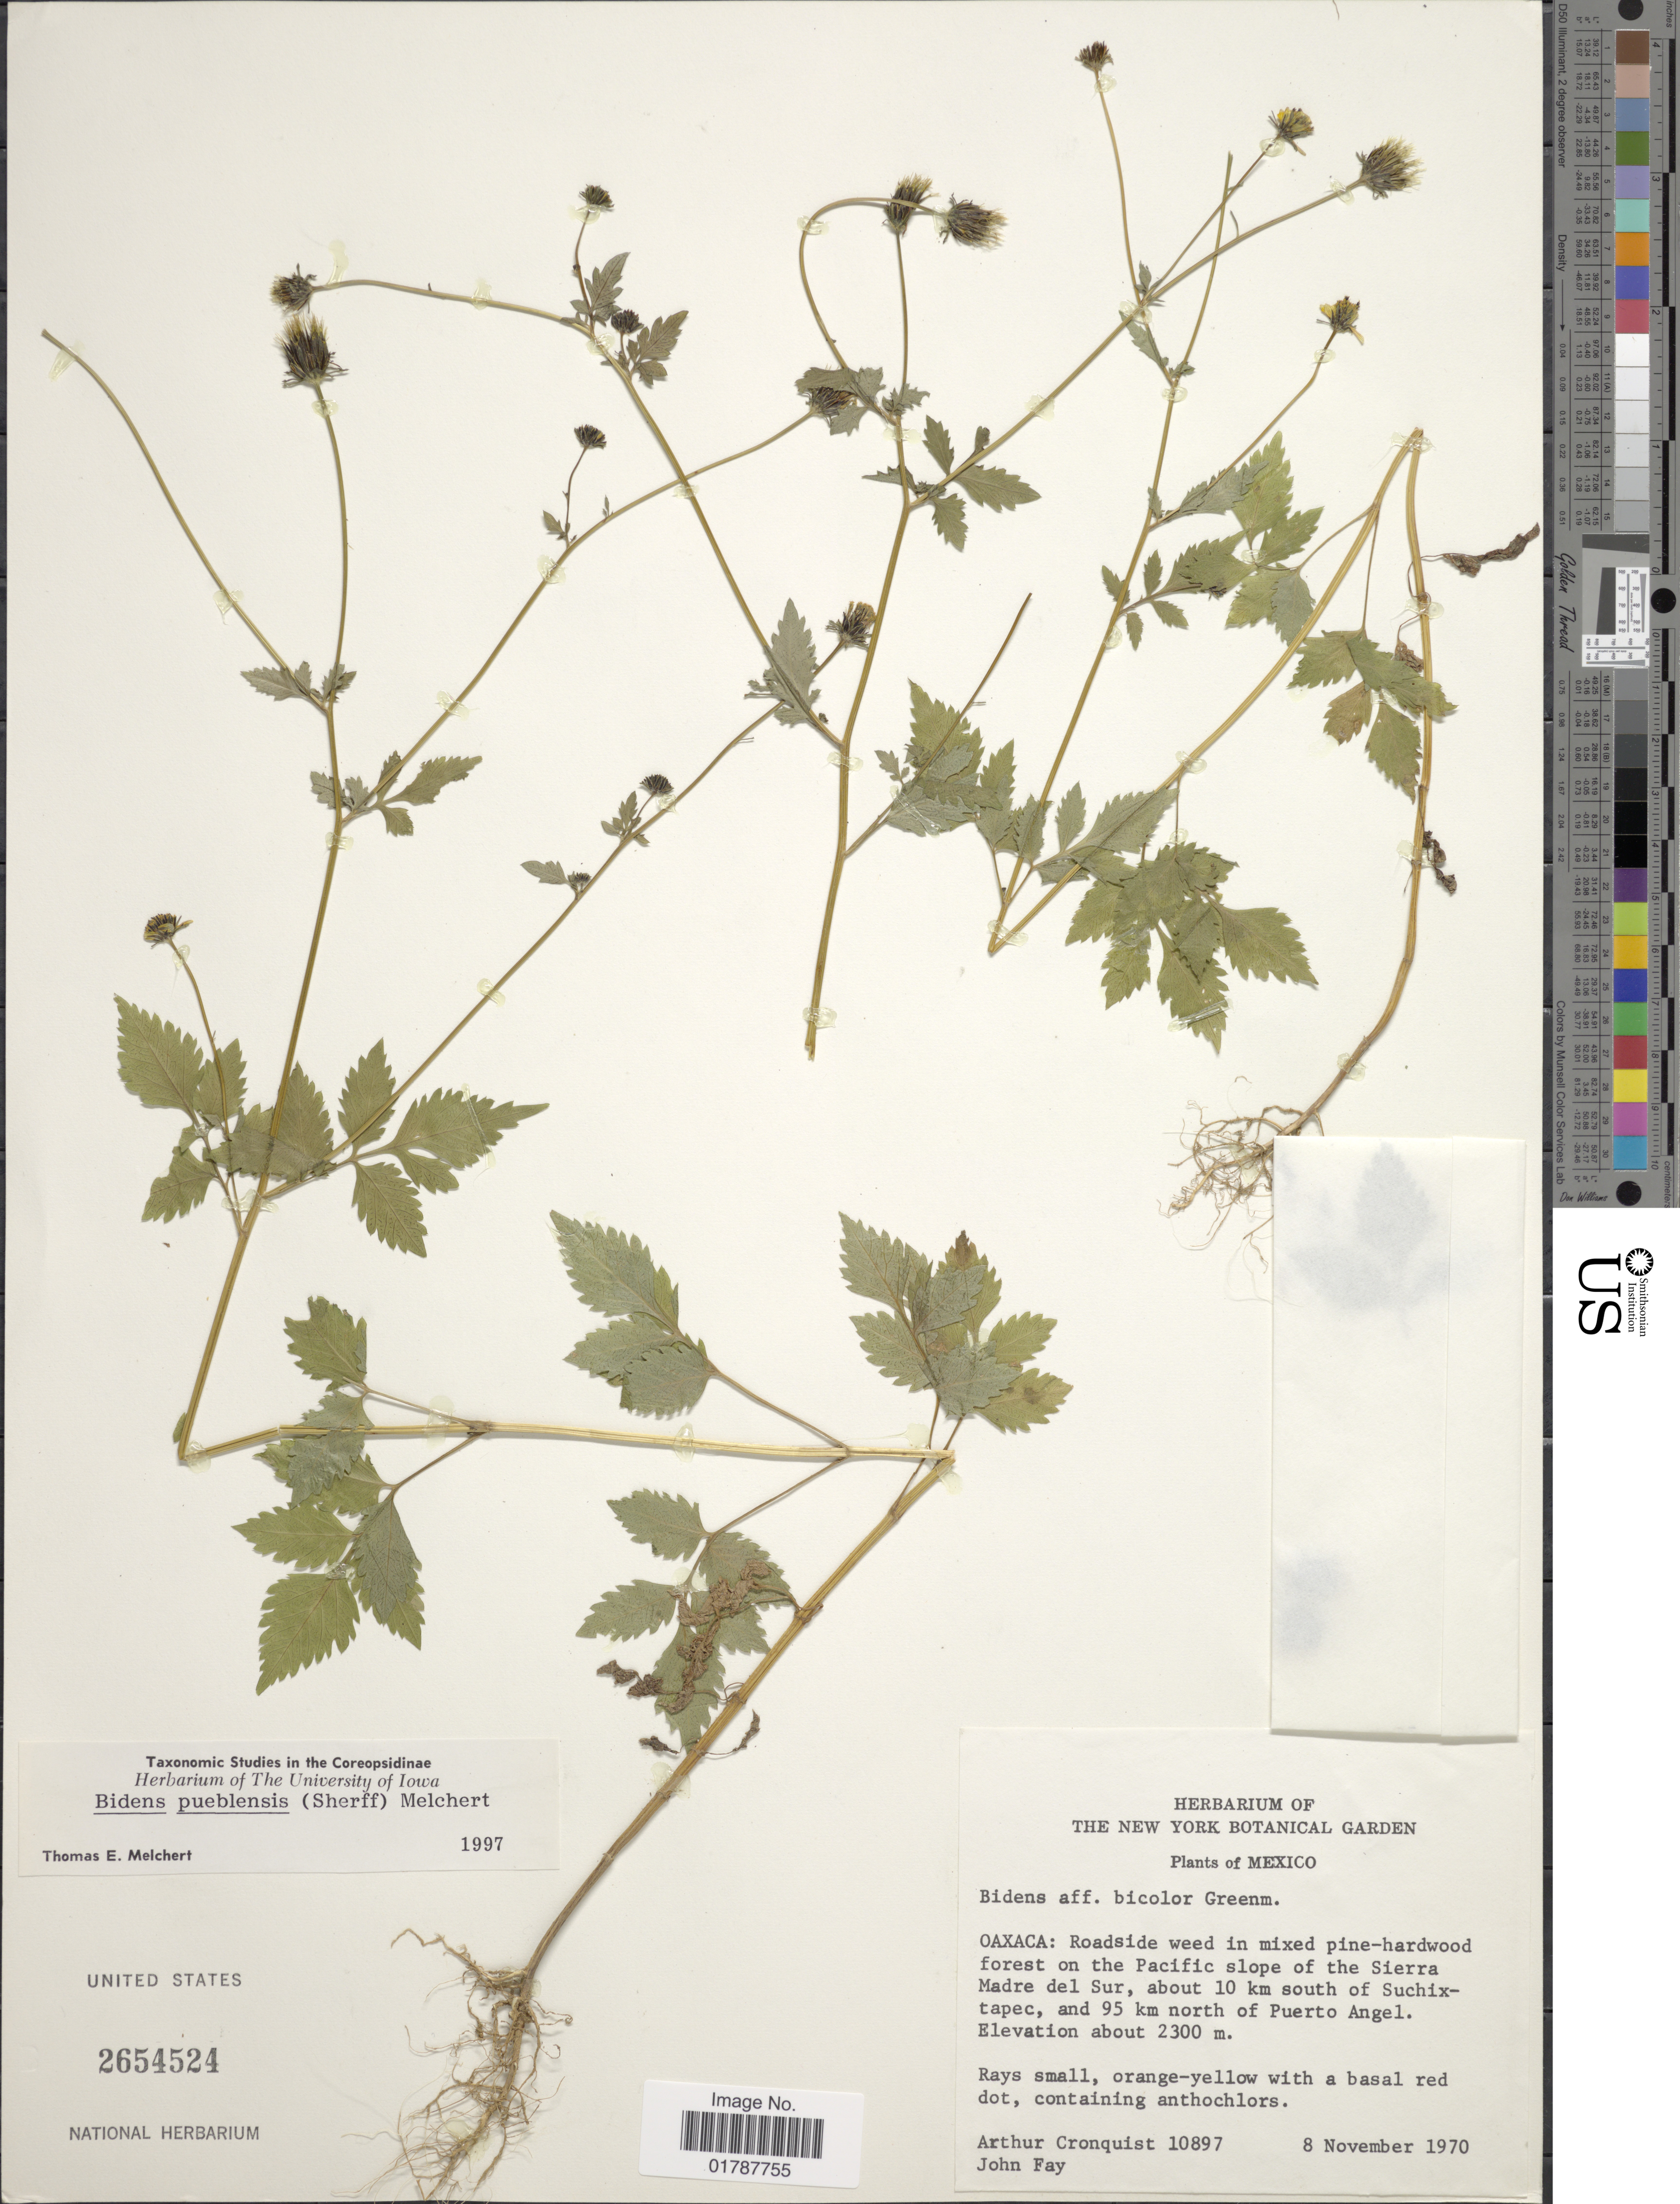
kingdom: Plantae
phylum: Tracheophyta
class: Magnoliopsida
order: Asterales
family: Asteraceae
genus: Bidens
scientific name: Bidens pueblensis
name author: (Sherff) Melchert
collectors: A. J. Cronquist & J. M. Fay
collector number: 10897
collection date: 1970-11-08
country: Mexico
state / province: Oaxaca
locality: Oaxaca: Roadside weed in mixed pine-hardwood forest on the Pacific slope of the Sierra Madre del Sur, about 10 km south of Suchixtapec, and 95 km north of Puerto Angel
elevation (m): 2300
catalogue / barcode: US 2654524